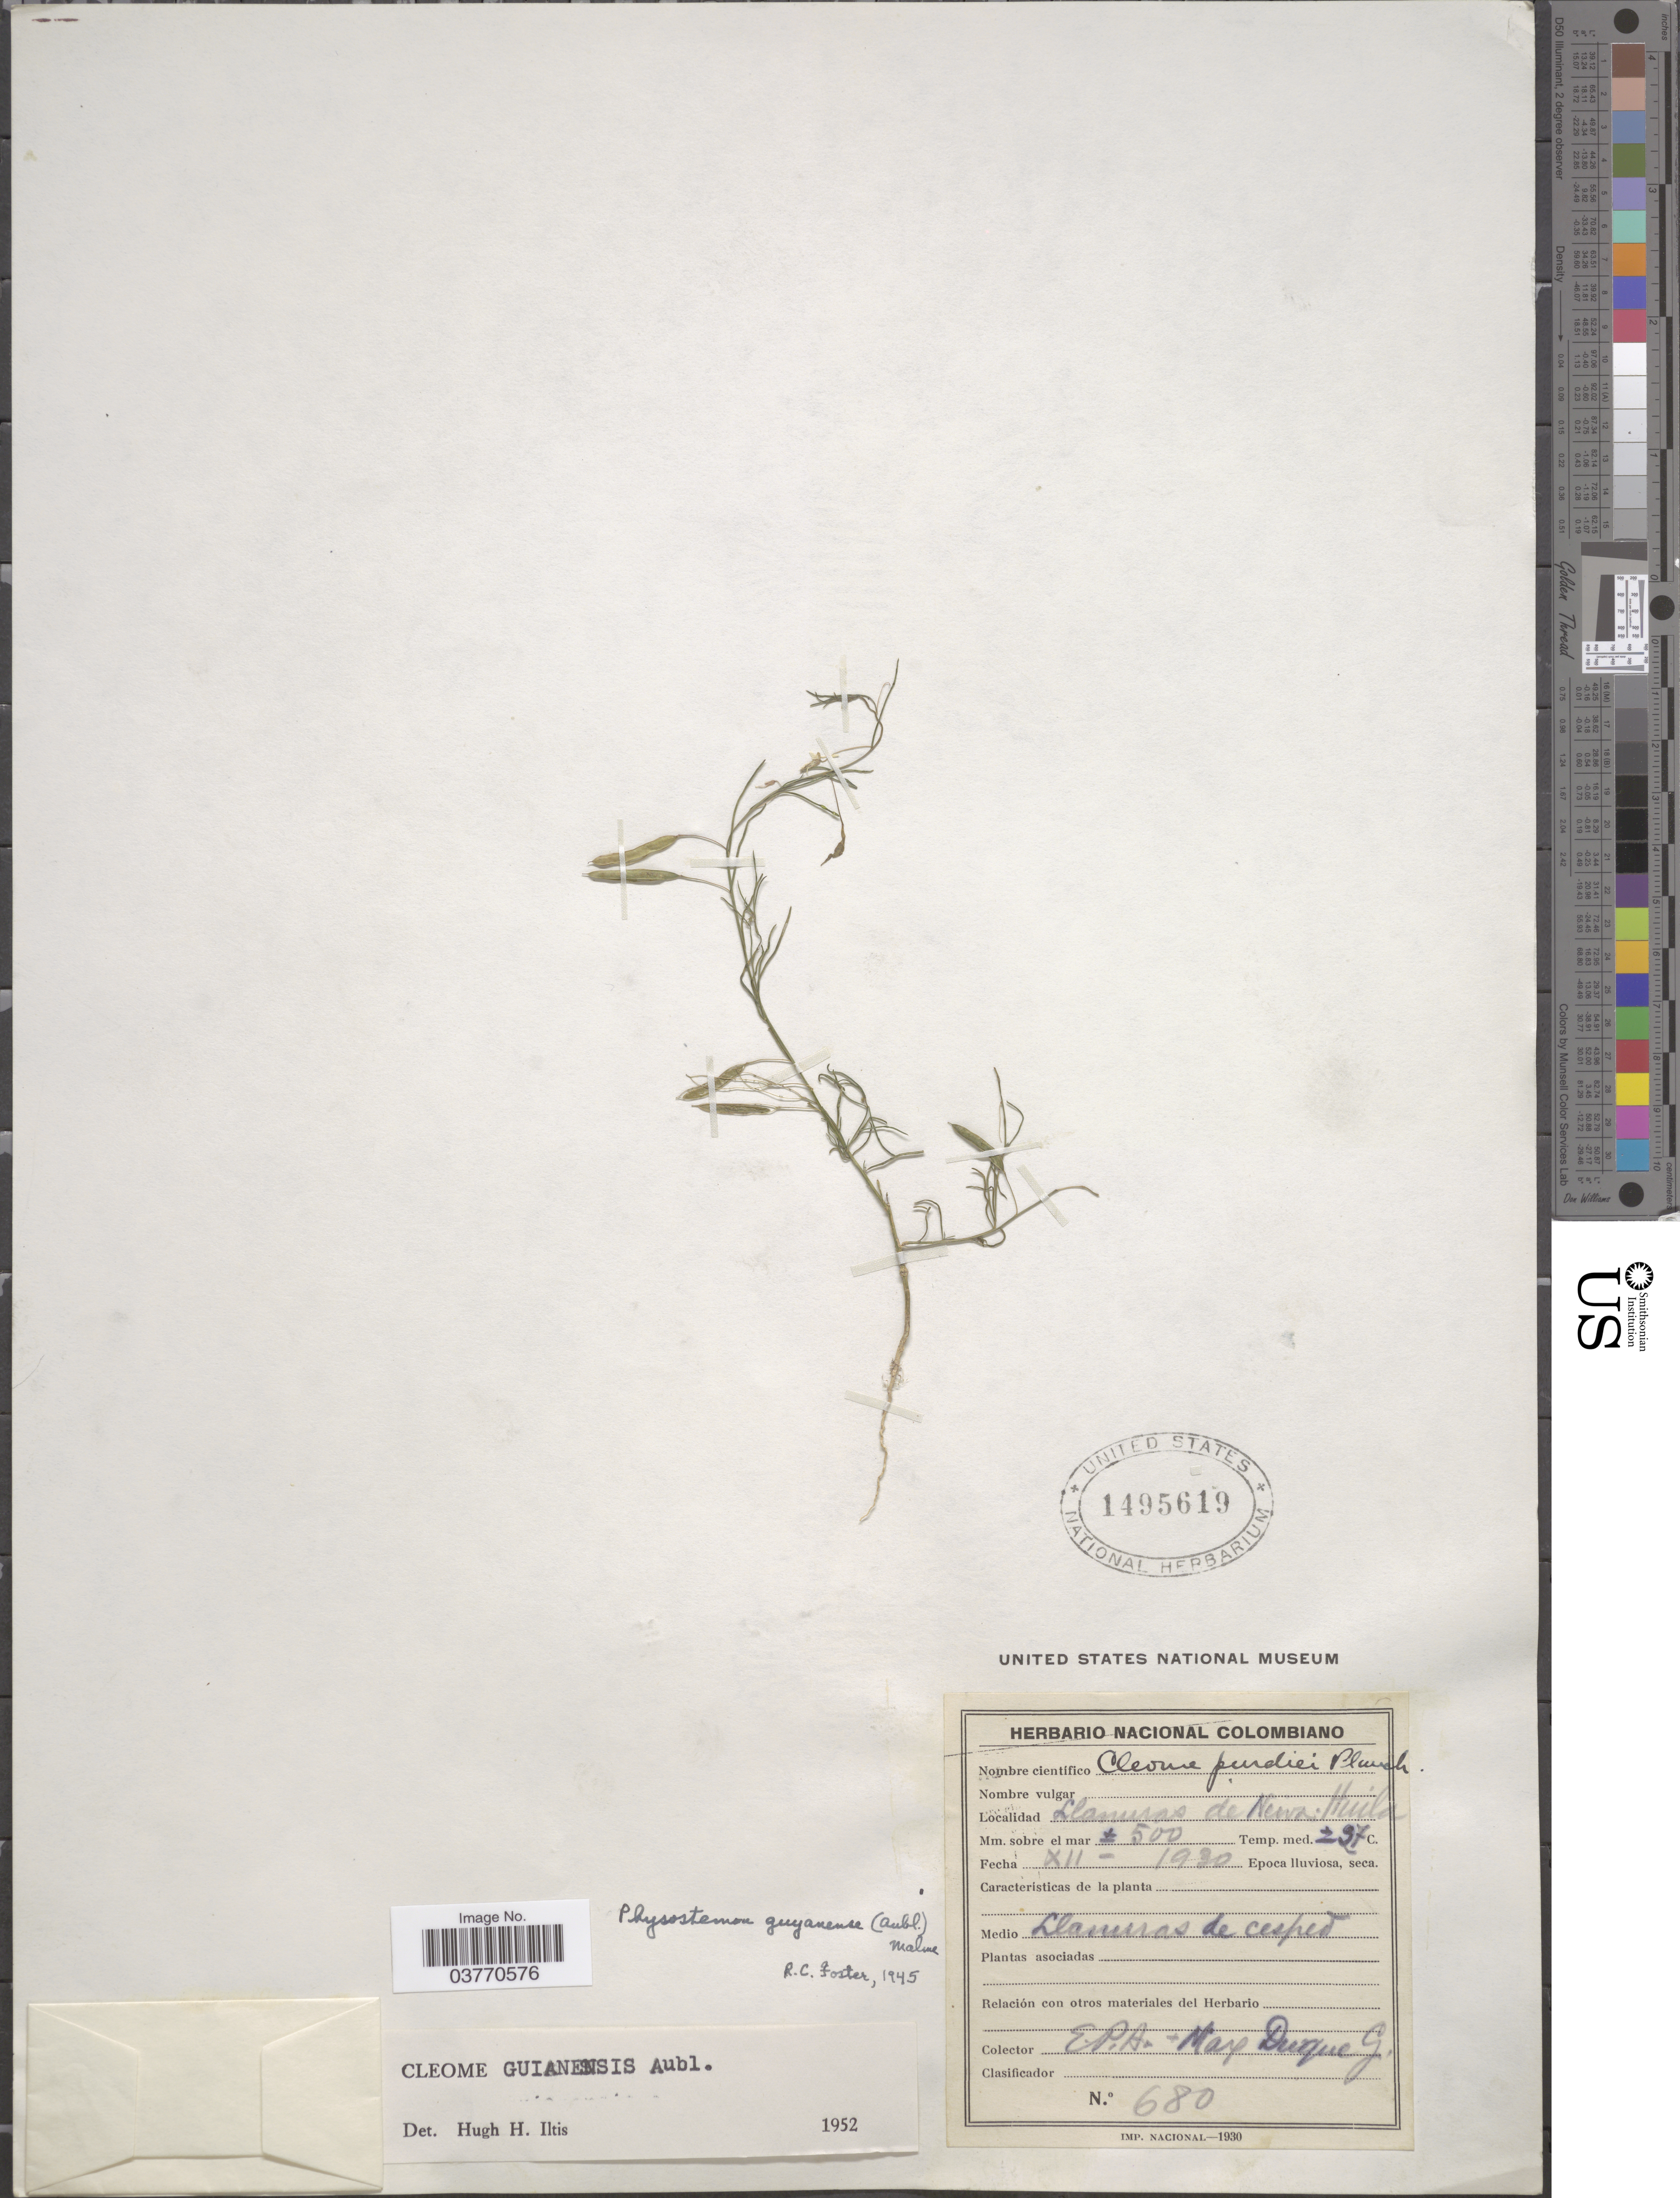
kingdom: Plantae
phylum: Tracheophyta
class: Magnoliopsida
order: Brassicales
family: Cleomaceae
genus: Physostemon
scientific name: Physostemon guianensis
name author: (Aubl.) Malme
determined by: Strong, M. T., (US), Smithsonian Institution - National Museum of Natural History (UNITED STATES)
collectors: E. Pérez Arbeláez & M. Duque G.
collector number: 680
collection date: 1930-12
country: Colombia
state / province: Huila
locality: Llanunas de Neiva.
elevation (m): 500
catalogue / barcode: US 1495619